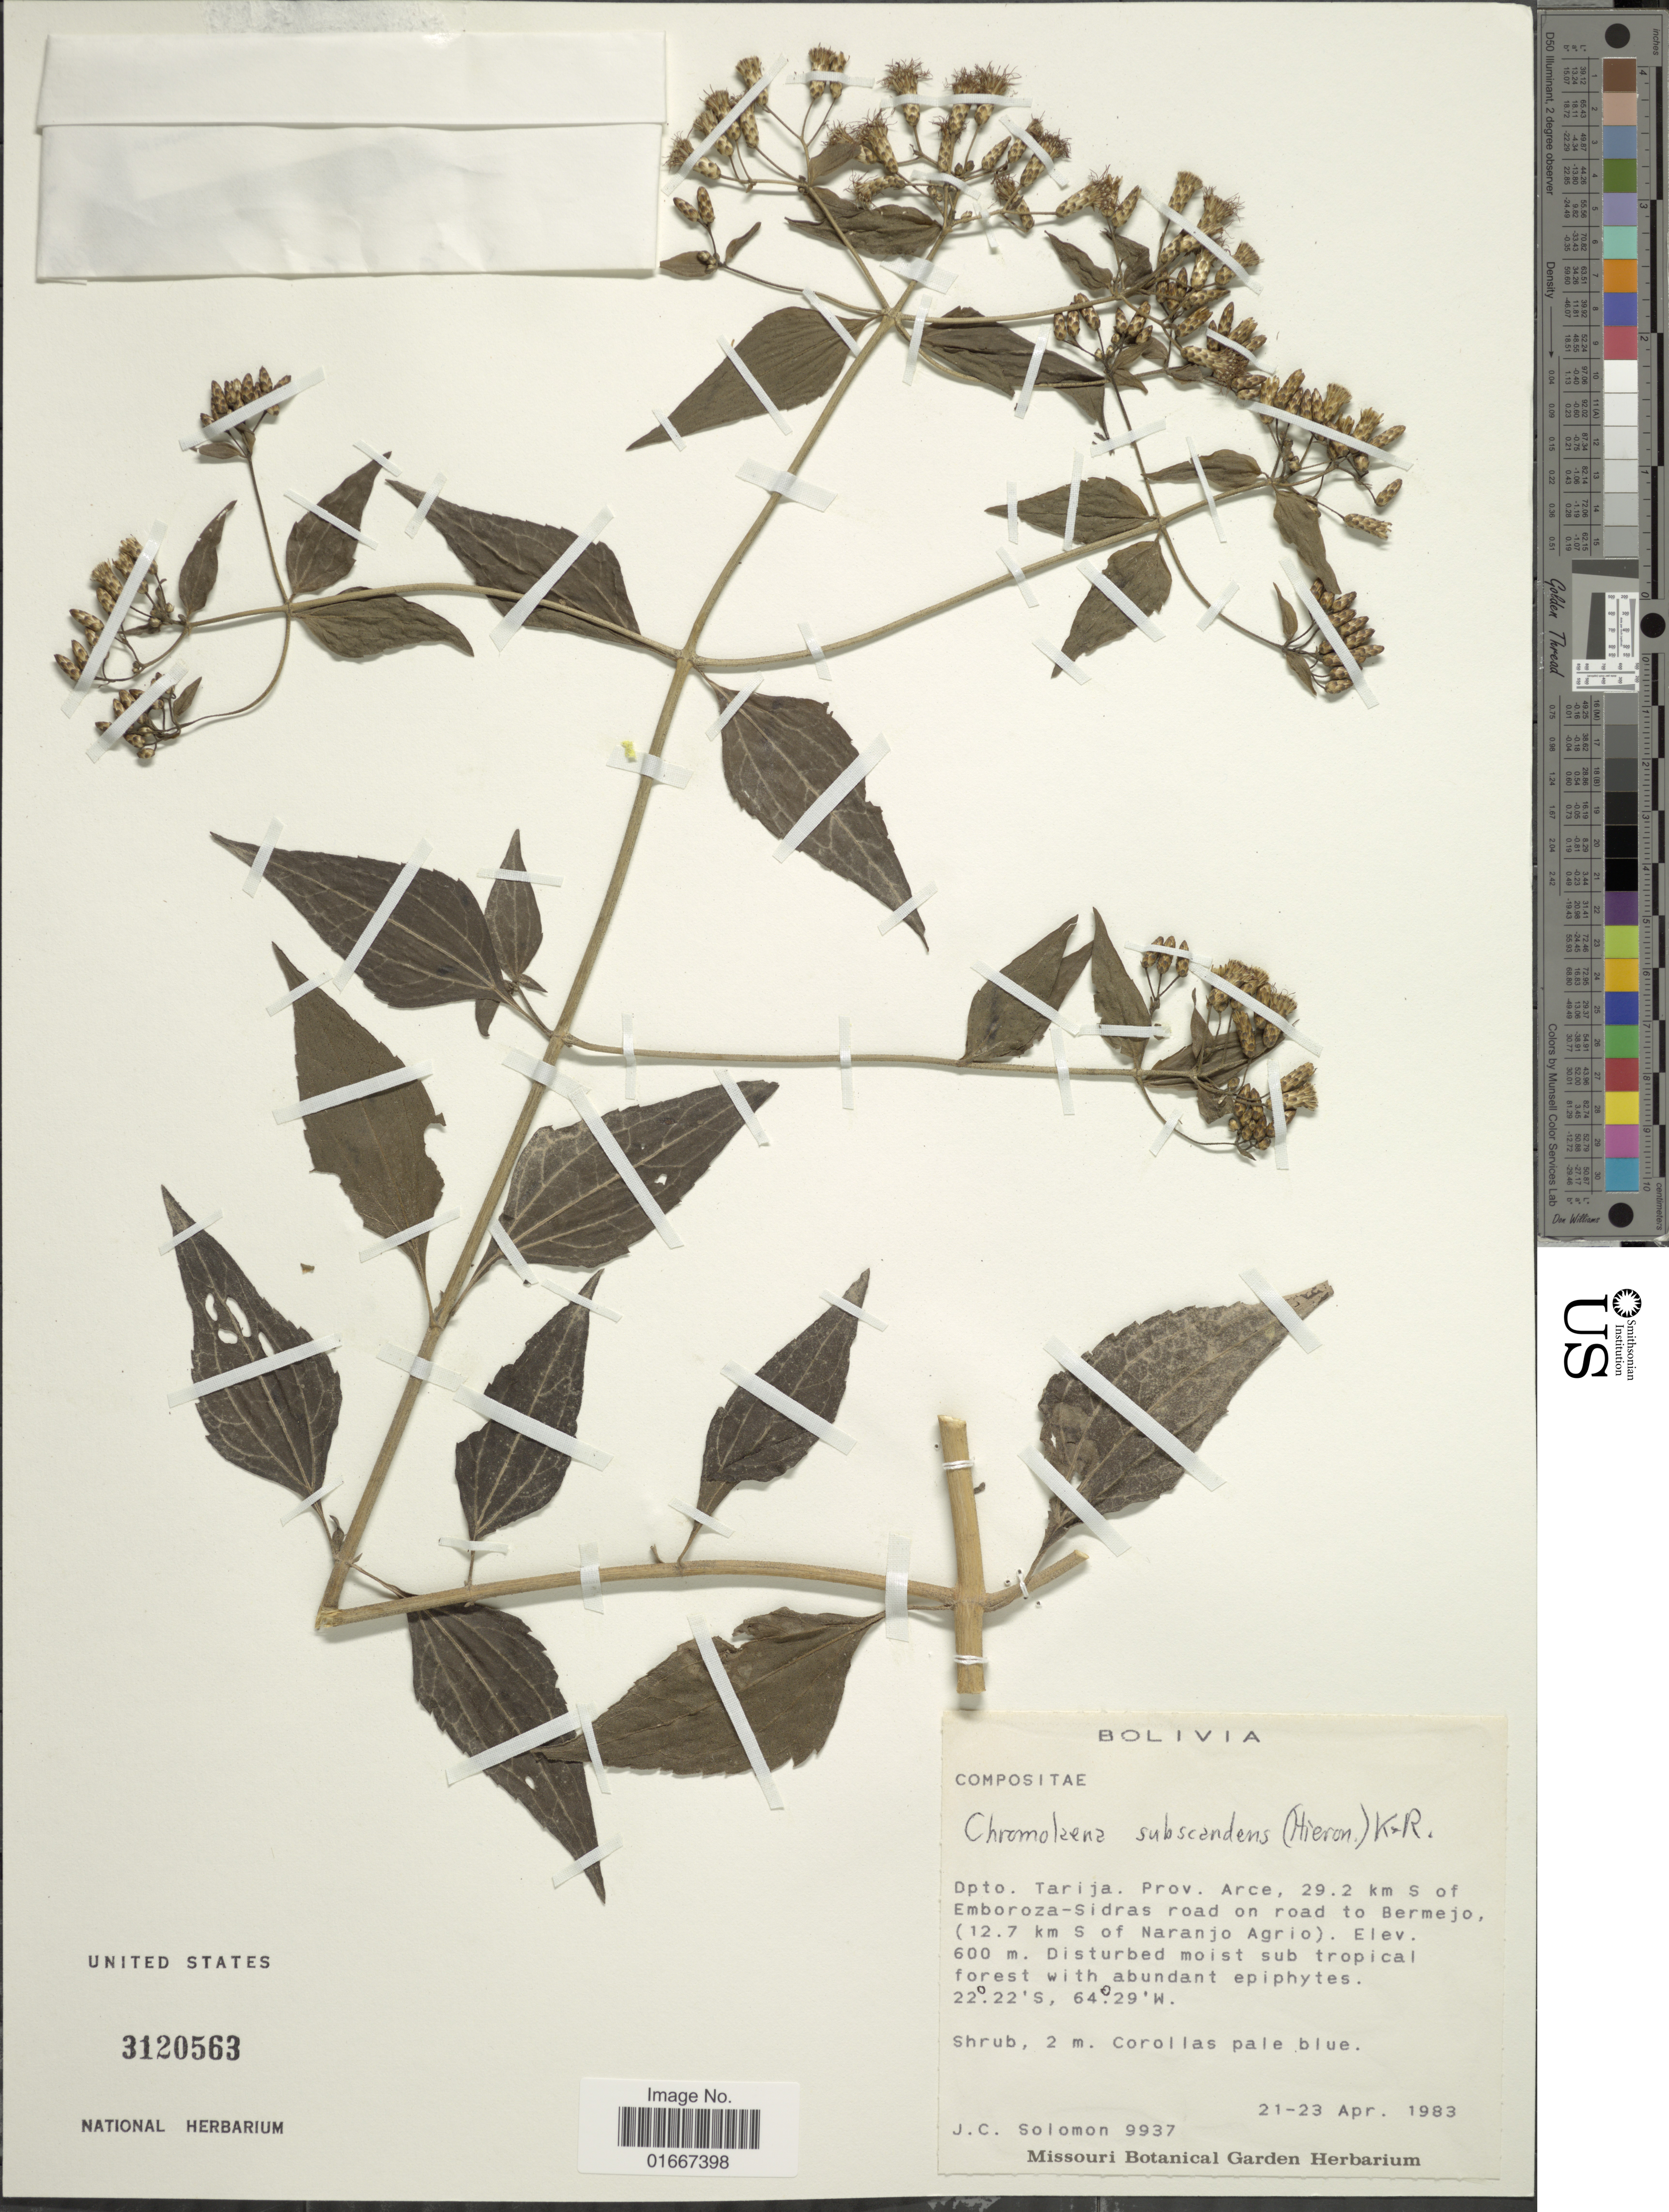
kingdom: Plantae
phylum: Tracheophyta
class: Magnoliopsida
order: Asterales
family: Asteraceae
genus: Chromolaena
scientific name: Chromolaena odorata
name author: (L.) R.M. King & H. Rob.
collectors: J. C. Solomon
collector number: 9937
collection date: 1983-04-21/1983-04-23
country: Bolivia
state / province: Tarija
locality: Prov. Arce, 29.2 km S of Emboroza-Sidras road on road to Bermejo, (12.7 km S of Naranjo Agrio)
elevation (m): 600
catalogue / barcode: US 3120563